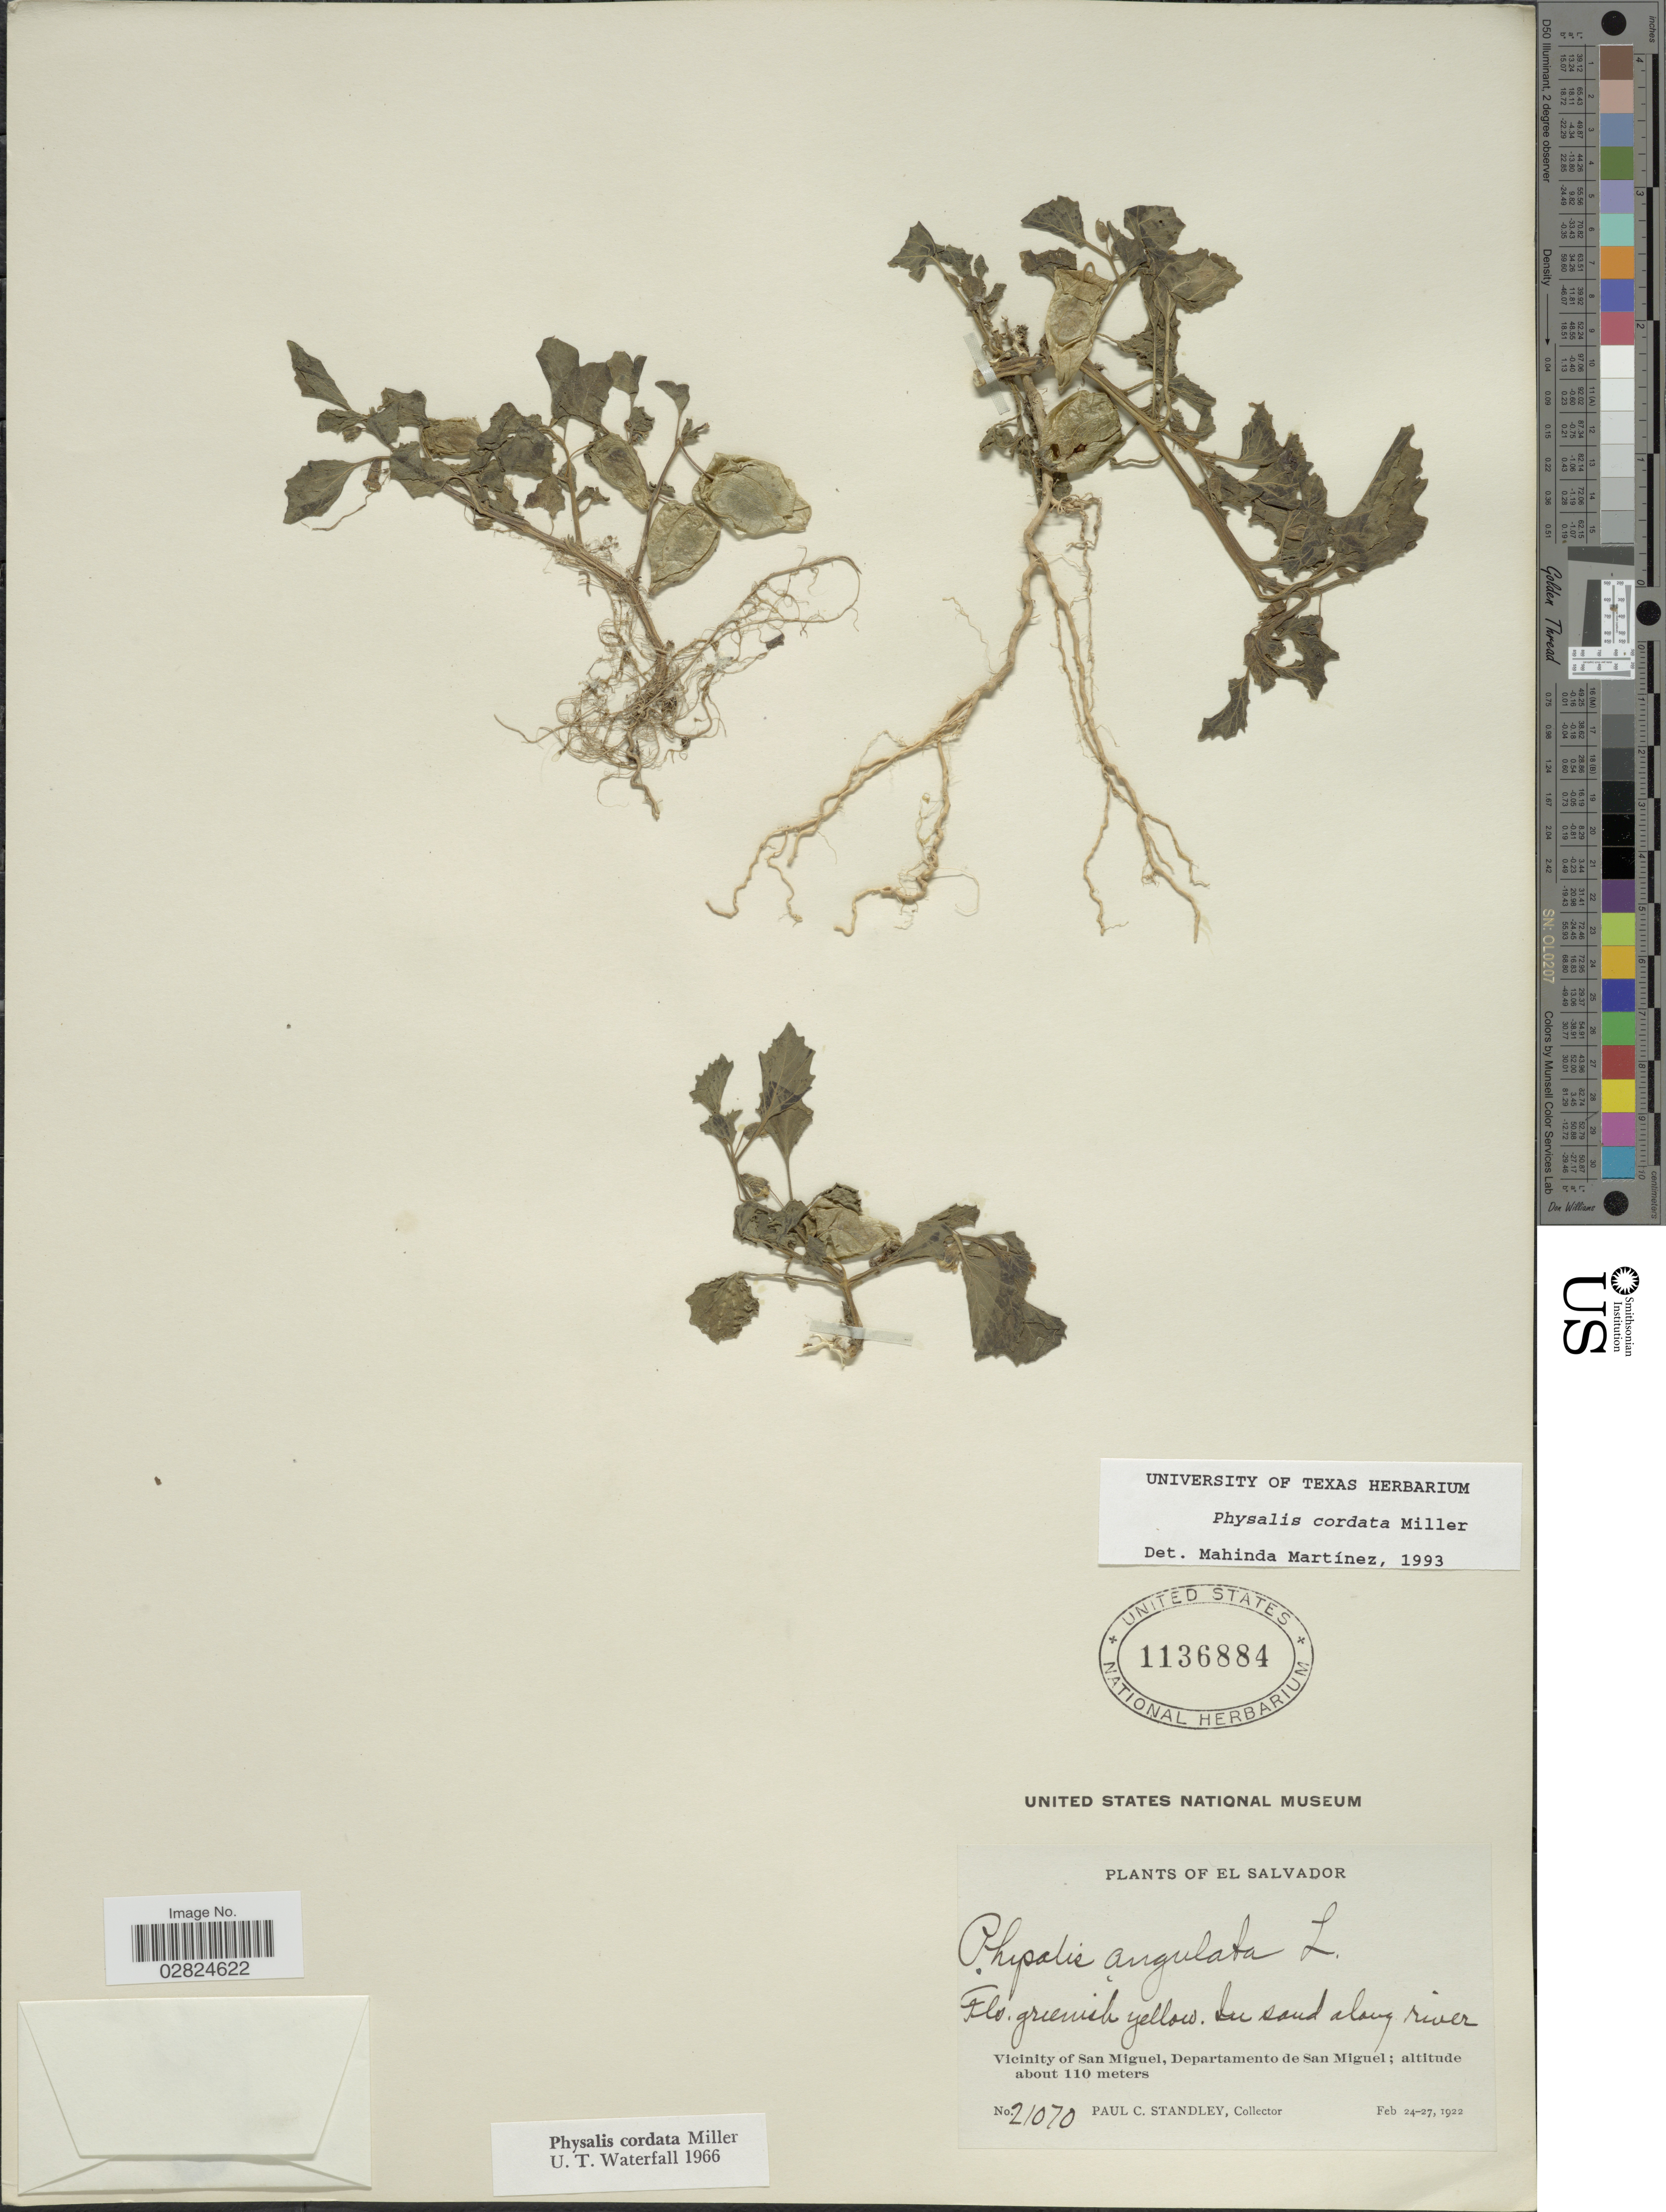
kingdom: Plantae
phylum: Tracheophyta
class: Magnoliopsida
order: Solanales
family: Solanaceae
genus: Physalis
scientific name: Physalis cordata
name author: Mill.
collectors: P. C. Standley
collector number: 21070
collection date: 1922-02-24/1922-02-27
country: El Salvador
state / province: San Miguel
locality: Vicinity of San Miguel, Departamento de San Miguel.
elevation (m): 110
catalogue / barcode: US 1136884